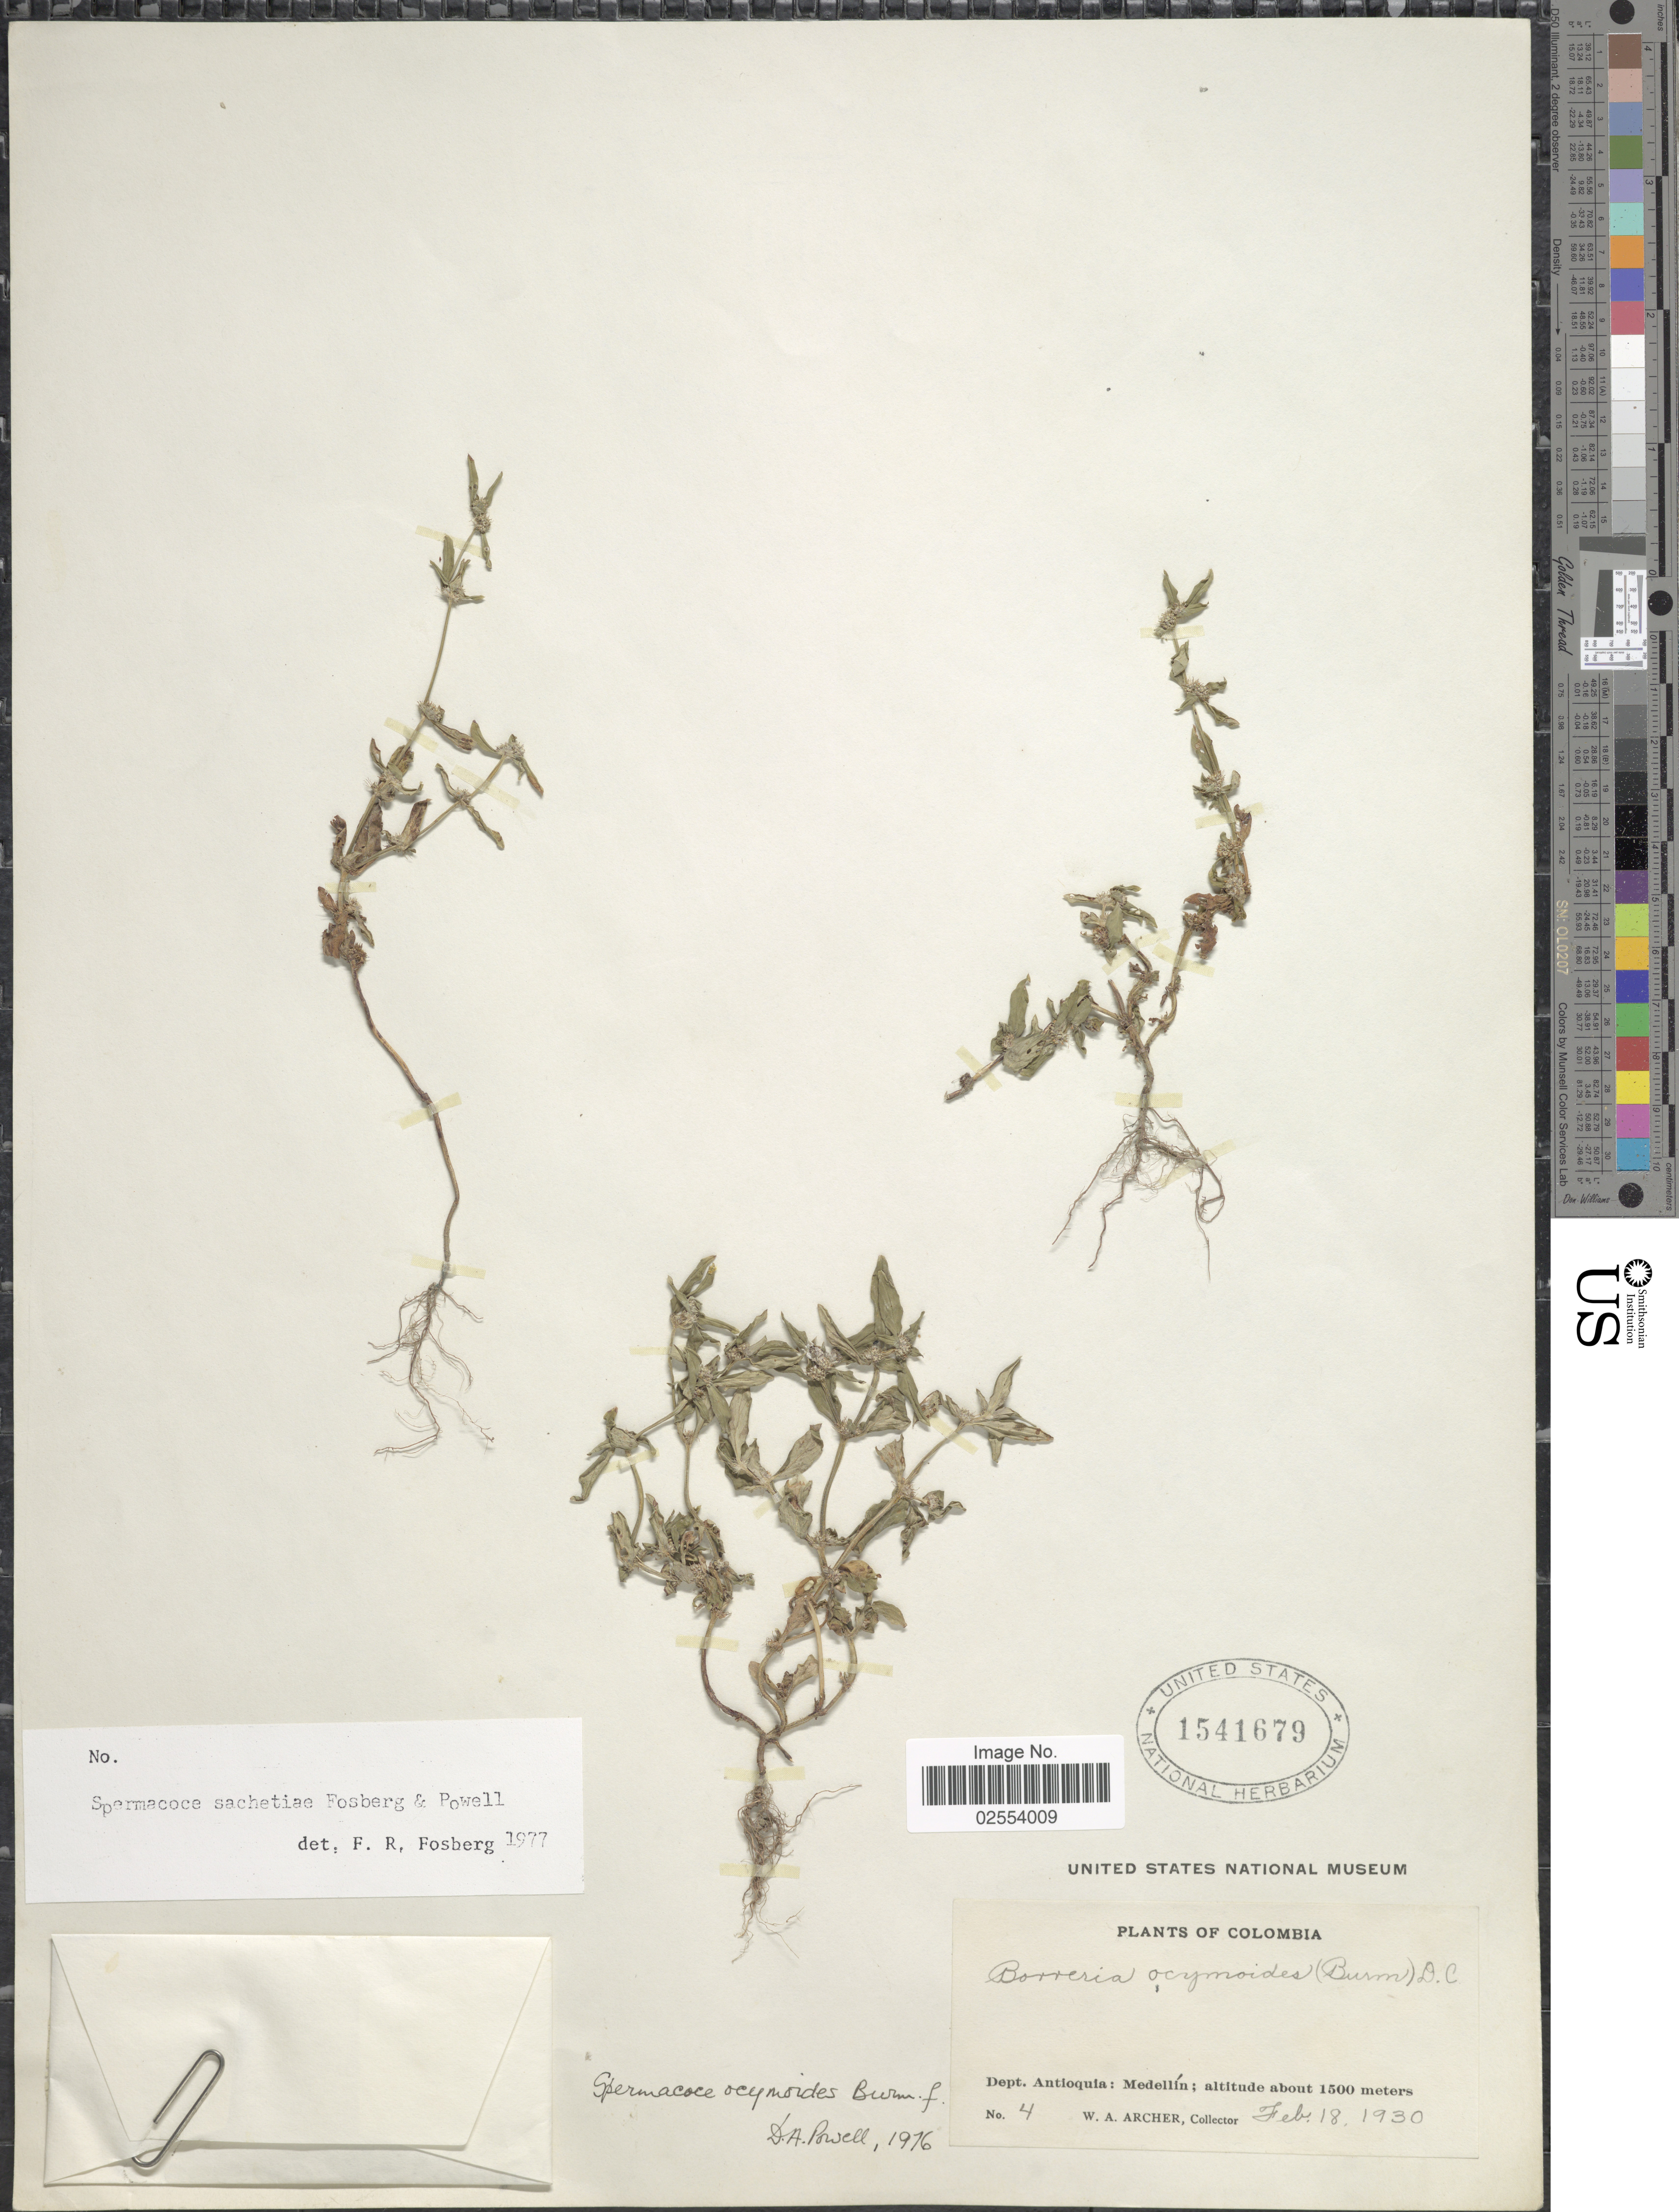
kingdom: Plantae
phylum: Tracheophyta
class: Magnoliopsida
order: Gentianales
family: Rubiaceae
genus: Spermacoce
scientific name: Spermacoce mauritiana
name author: Gideon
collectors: W. A. Archer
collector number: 4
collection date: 1930-02-18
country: Colombia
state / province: Antioquia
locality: Medellin.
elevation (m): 1500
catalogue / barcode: US 1541679